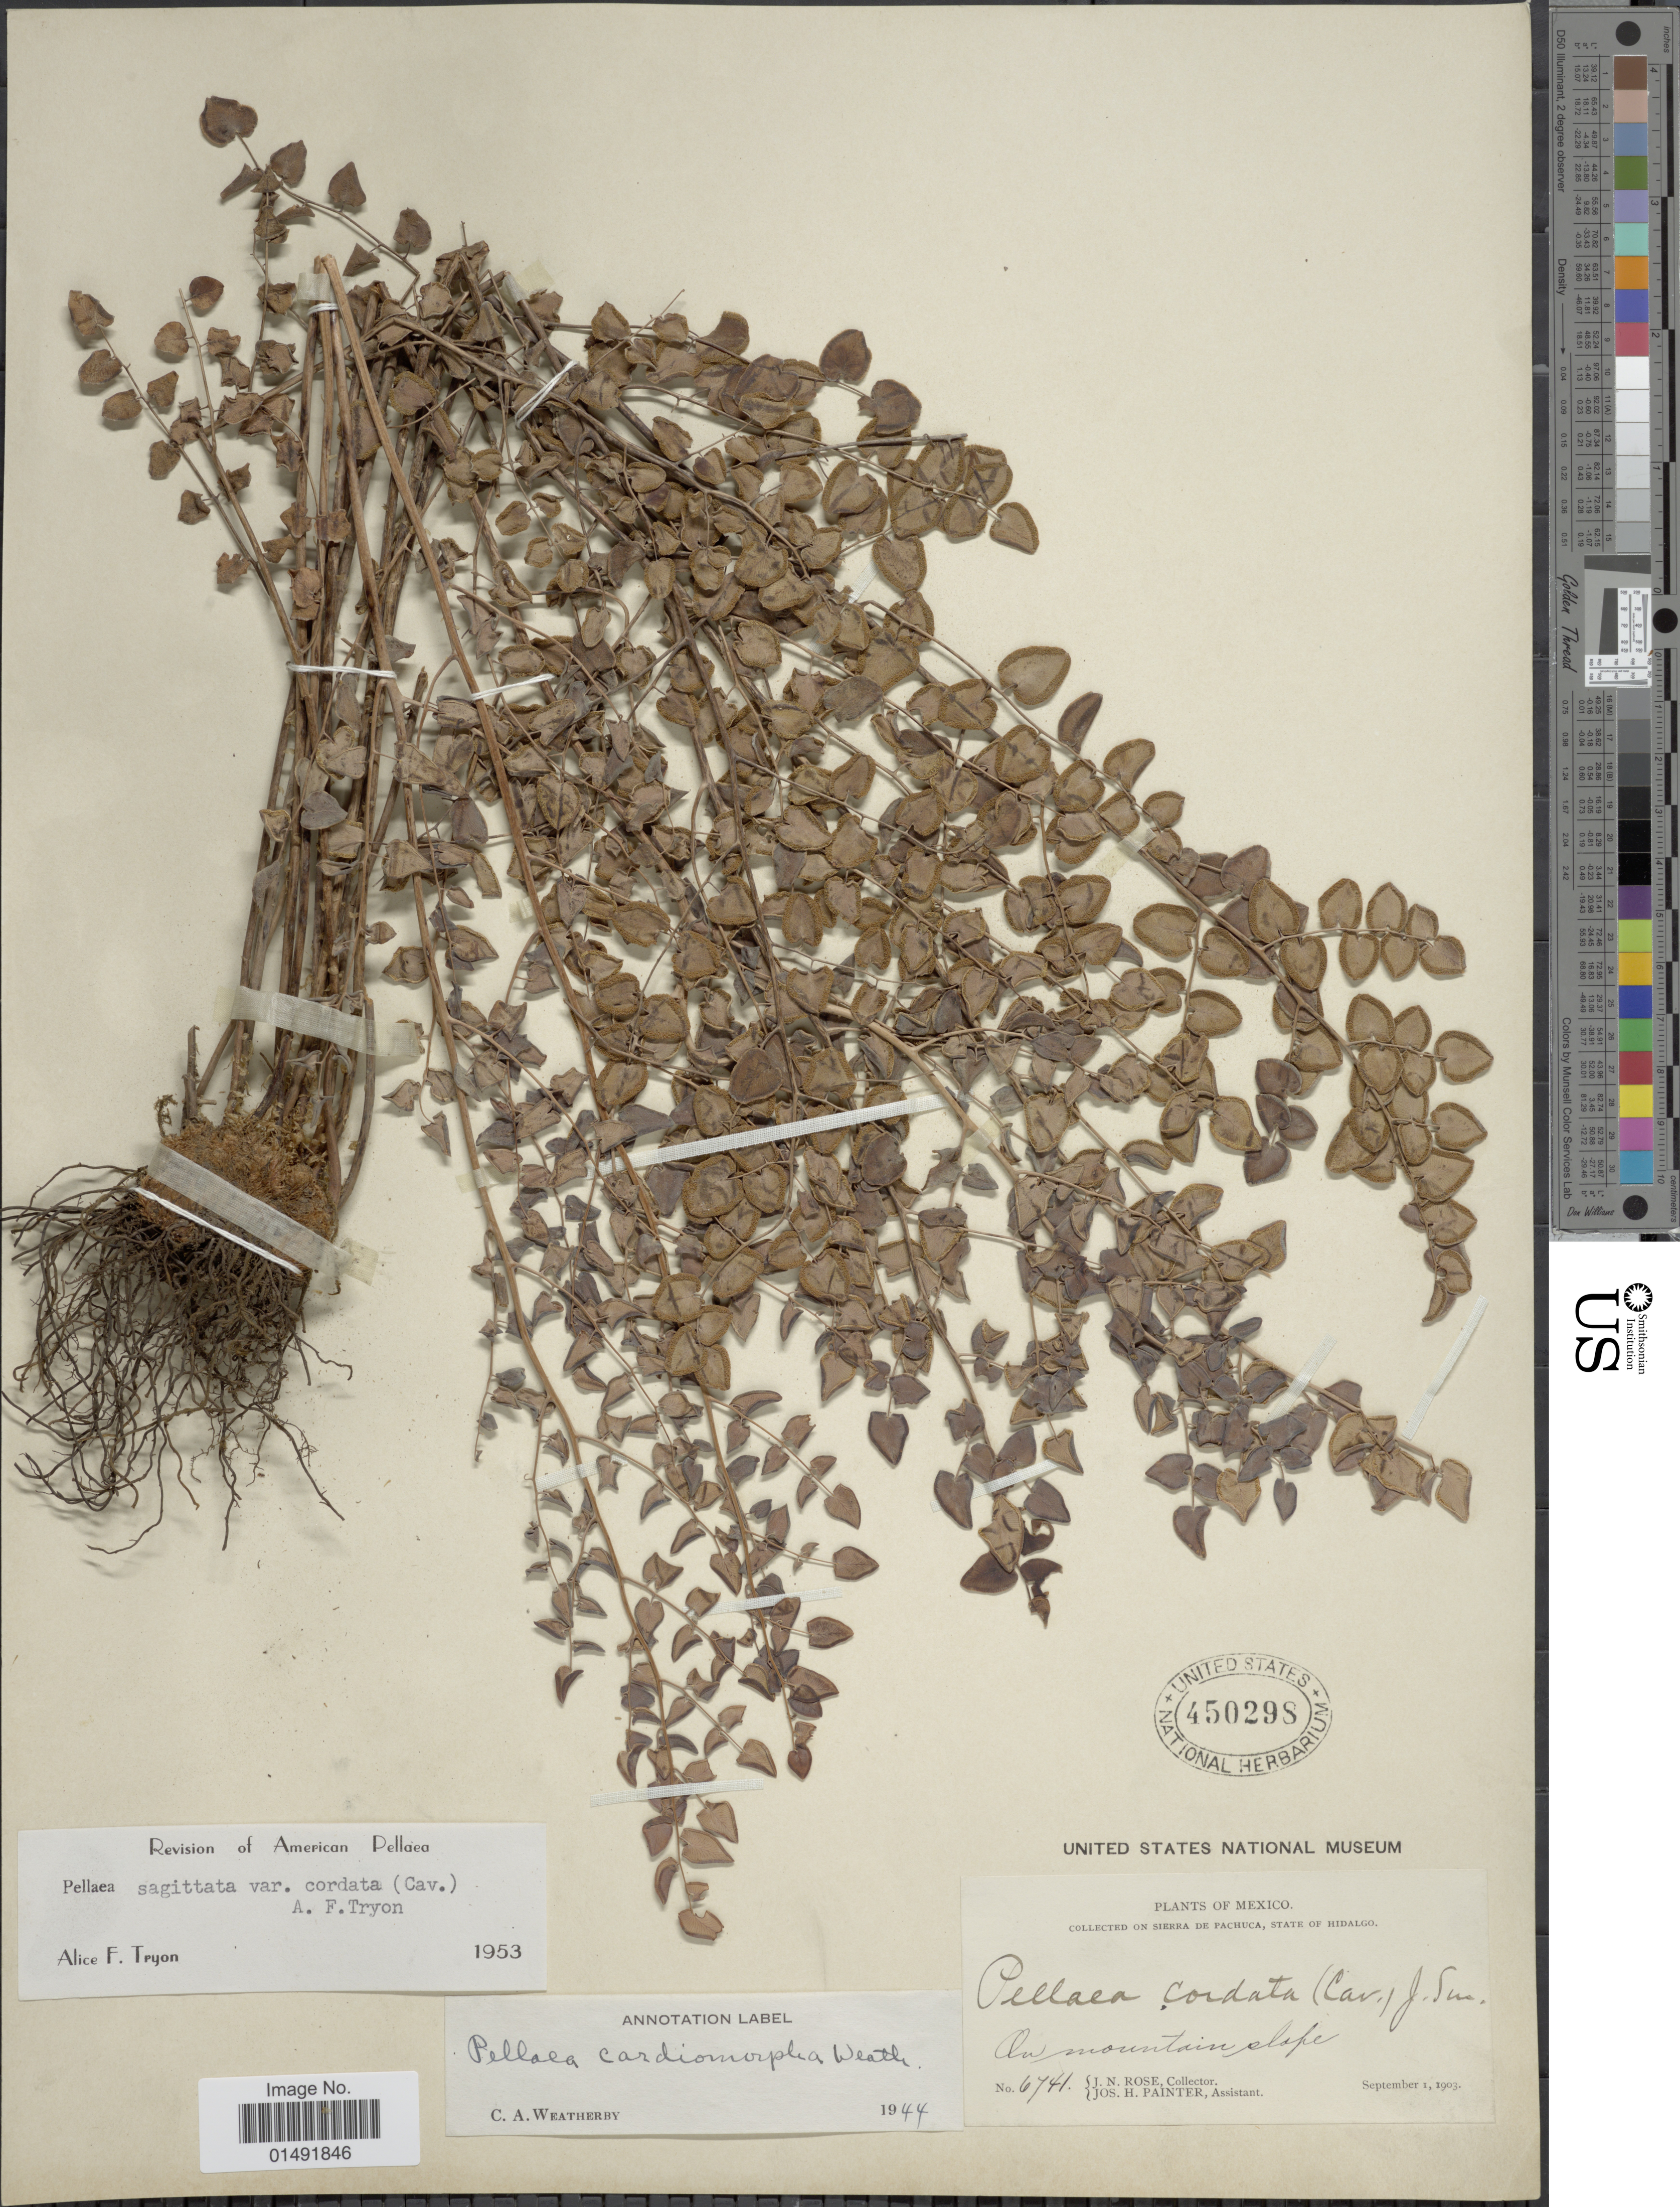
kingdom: Plantae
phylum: Tracheophyta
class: Polypodiopsida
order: Polypodiales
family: Pteridaceae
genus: Pellaea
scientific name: Pellaea cordifolia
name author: (Sessé) A.R. Sm.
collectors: J. N. Rose & J. H. Painter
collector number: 6741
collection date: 1903-09-01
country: Mexico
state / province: Hidalgo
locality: On Sierra de Pachuca, On mountain slope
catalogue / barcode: US 450298